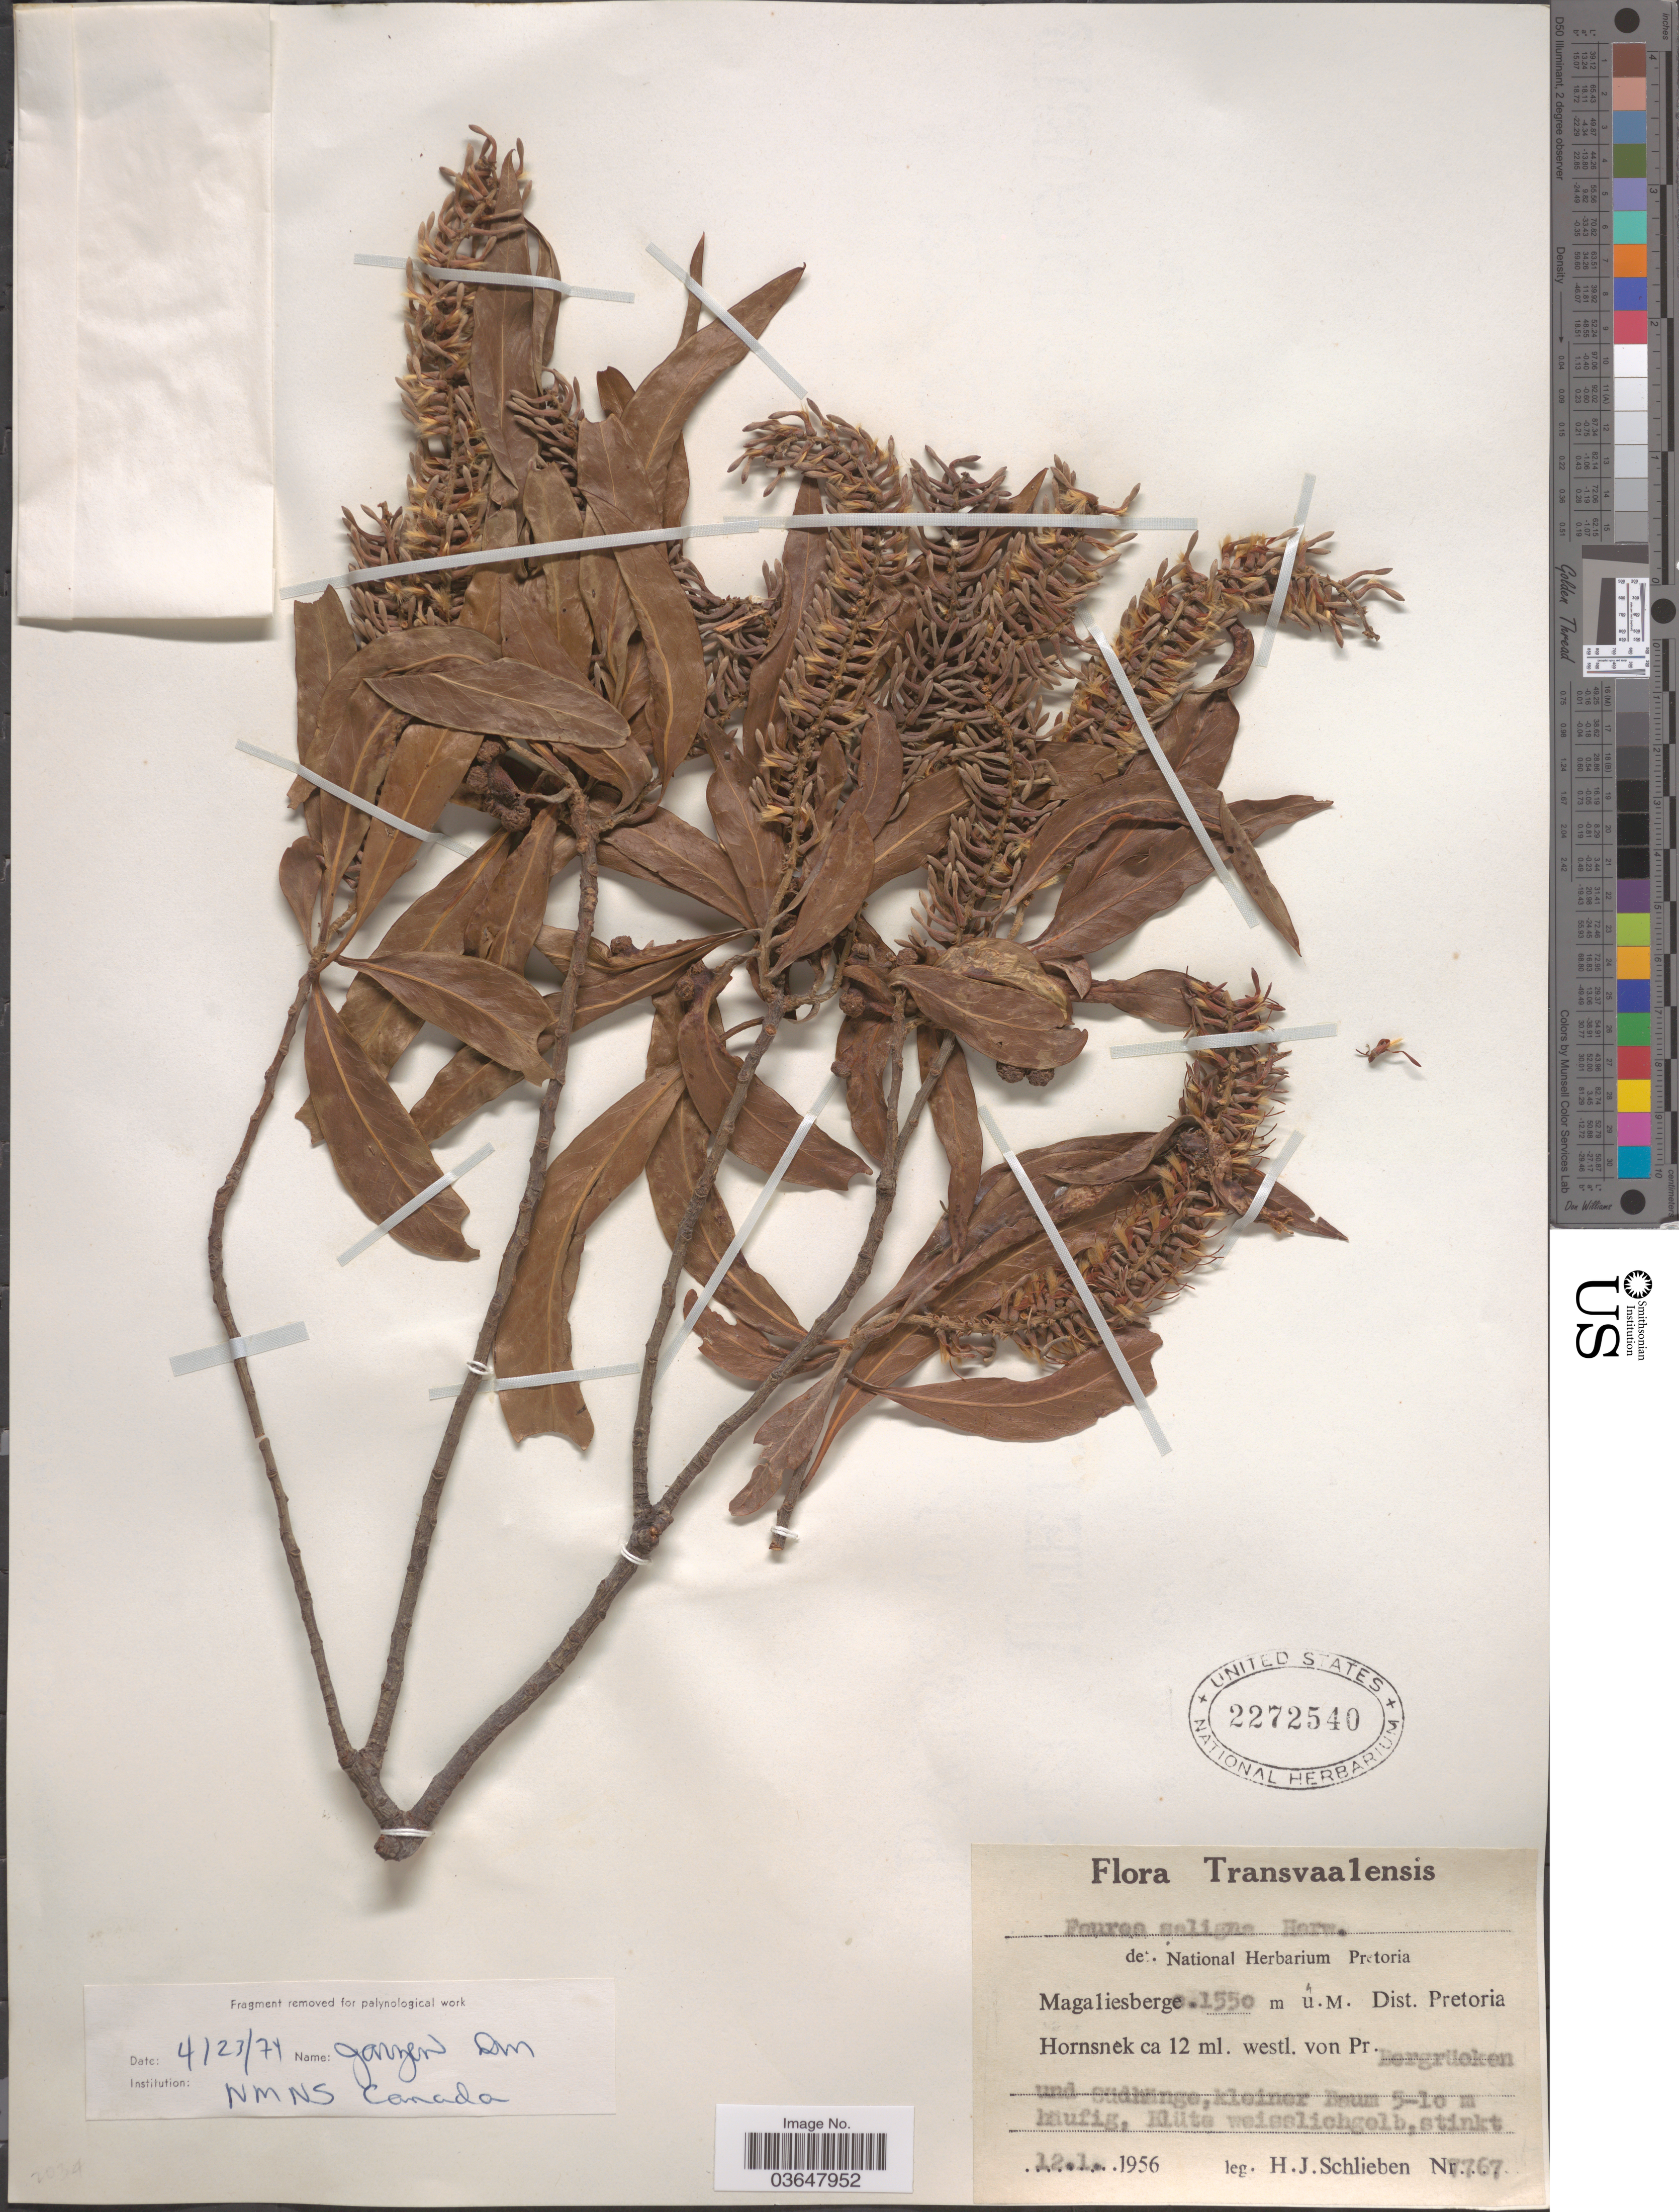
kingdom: Plantae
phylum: Tracheophyta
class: Magnoliopsida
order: Proteales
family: Proteaceae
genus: Faurea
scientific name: Faurea saligna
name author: Harv.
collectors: H. J. Schlieben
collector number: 7767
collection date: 1956-01-12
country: South Africa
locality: Transvaalensis. Magaliesberge. Dist. Pretoria Hornsnek ca 12 ml. westl. von Pr. Bergrüoken und Südhänge.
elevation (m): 1550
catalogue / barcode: US 2272540